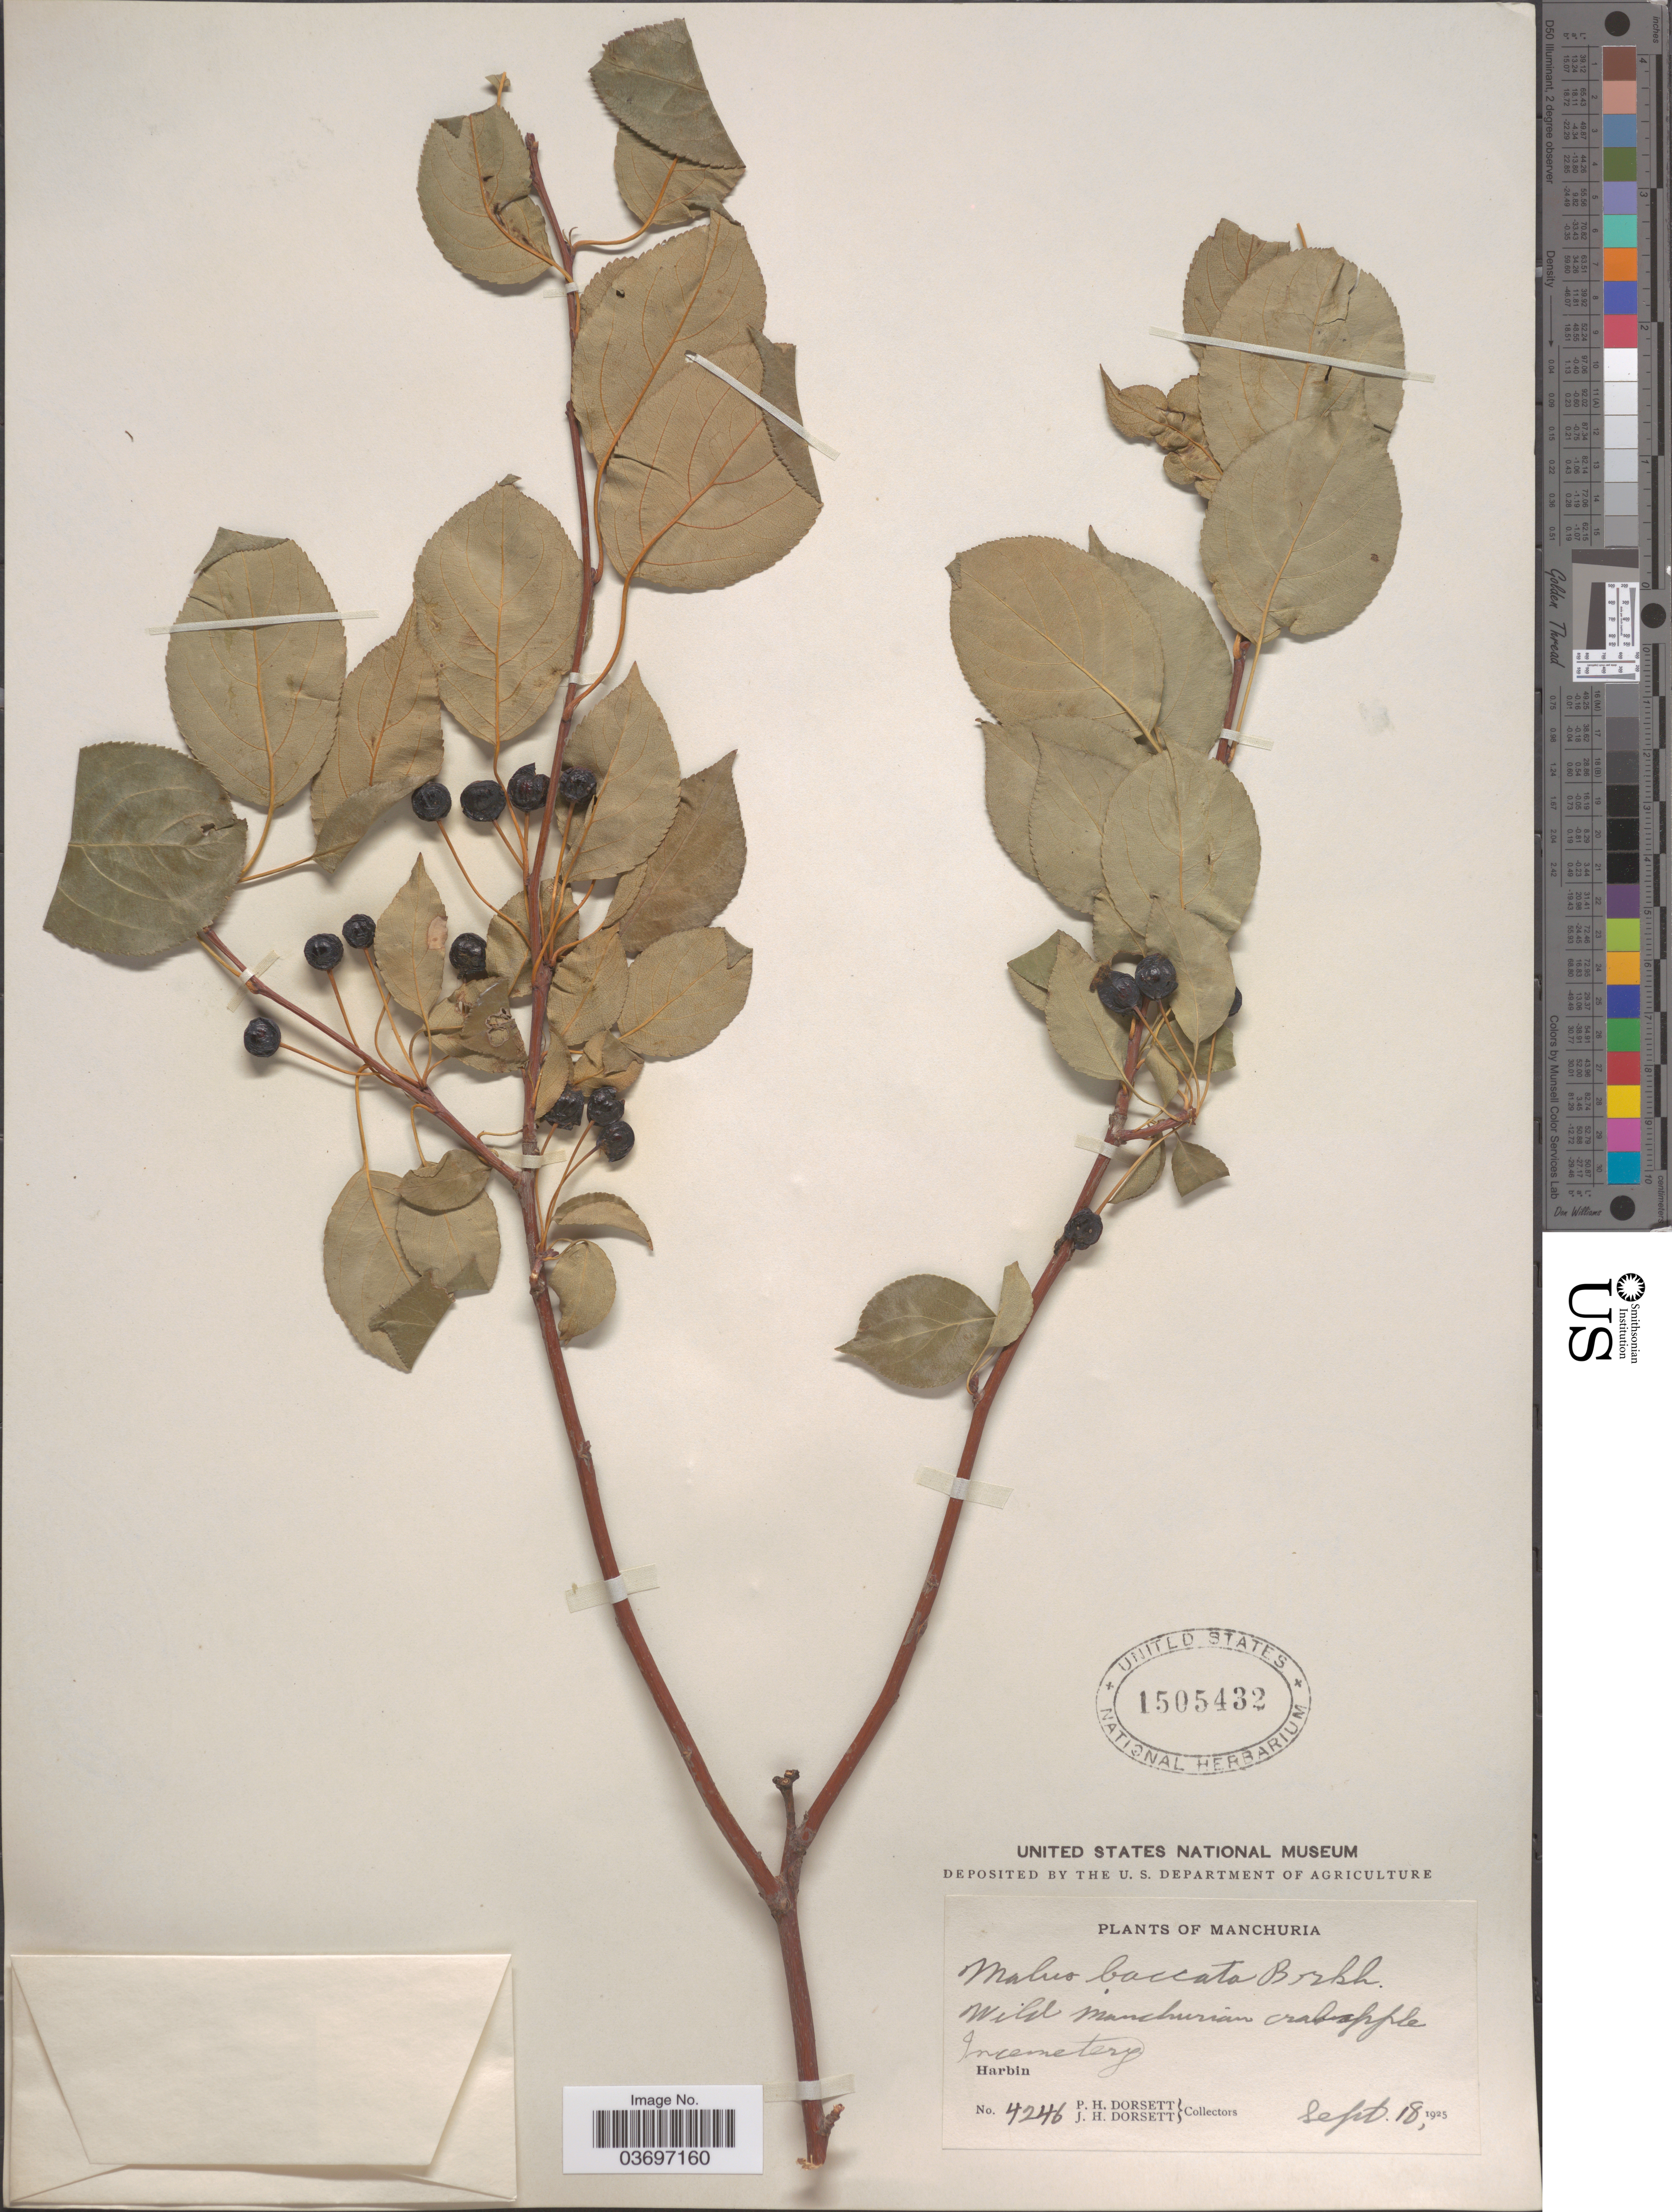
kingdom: Plantae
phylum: Tracheophyta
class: Magnoliopsida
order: Rosales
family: Rosaceae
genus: Malus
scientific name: Malus baccata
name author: (L.) Borkh.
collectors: P. H. Dorsett & J. Dorsett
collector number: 4246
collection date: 1925-09-18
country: China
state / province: Heilongjiang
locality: Manchuria. In cemetery. Harbin.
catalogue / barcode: US 1505432